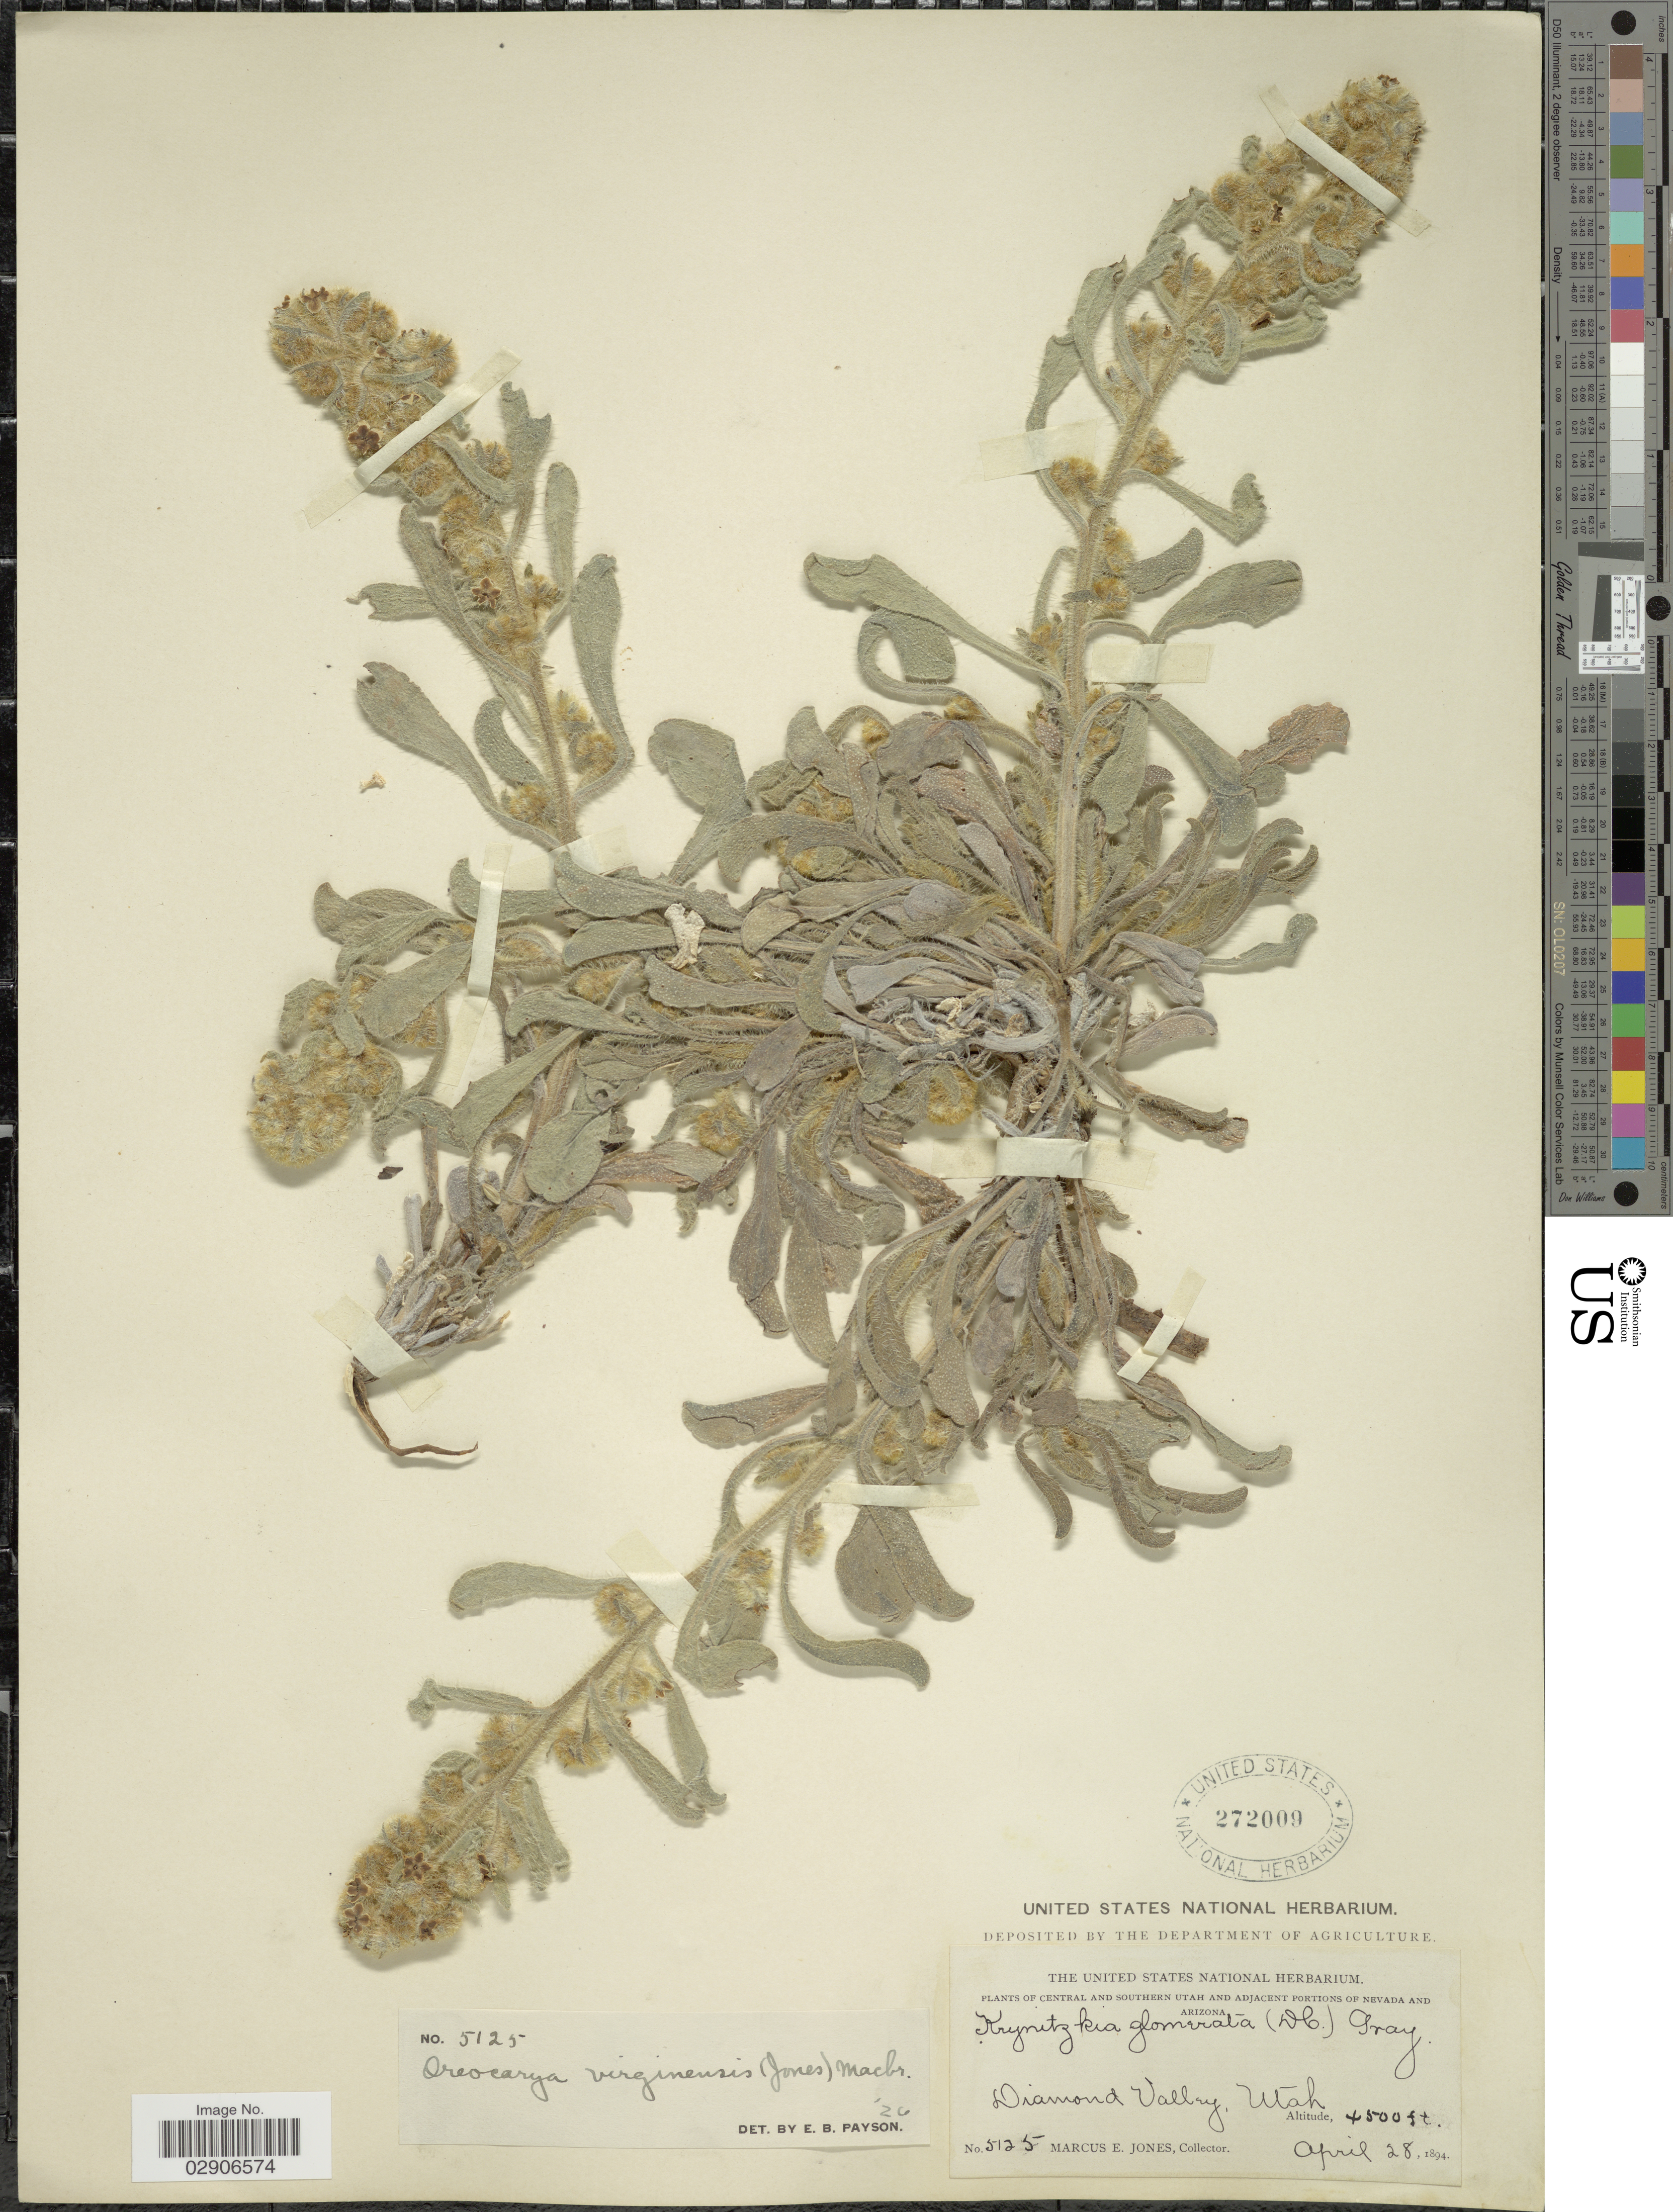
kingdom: Plantae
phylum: Tracheophyta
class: Magnoliopsida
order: Boraginales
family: Boraginaceae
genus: Oreocarya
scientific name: Oreocarya virginensis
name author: (M.E. Jones) J.F. Macbr.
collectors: M. E. Jones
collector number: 5125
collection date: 1894-04-28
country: United States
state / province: Utah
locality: Diamond Valley, Utah. Central and Southern Utah.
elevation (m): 1372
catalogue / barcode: US 272009